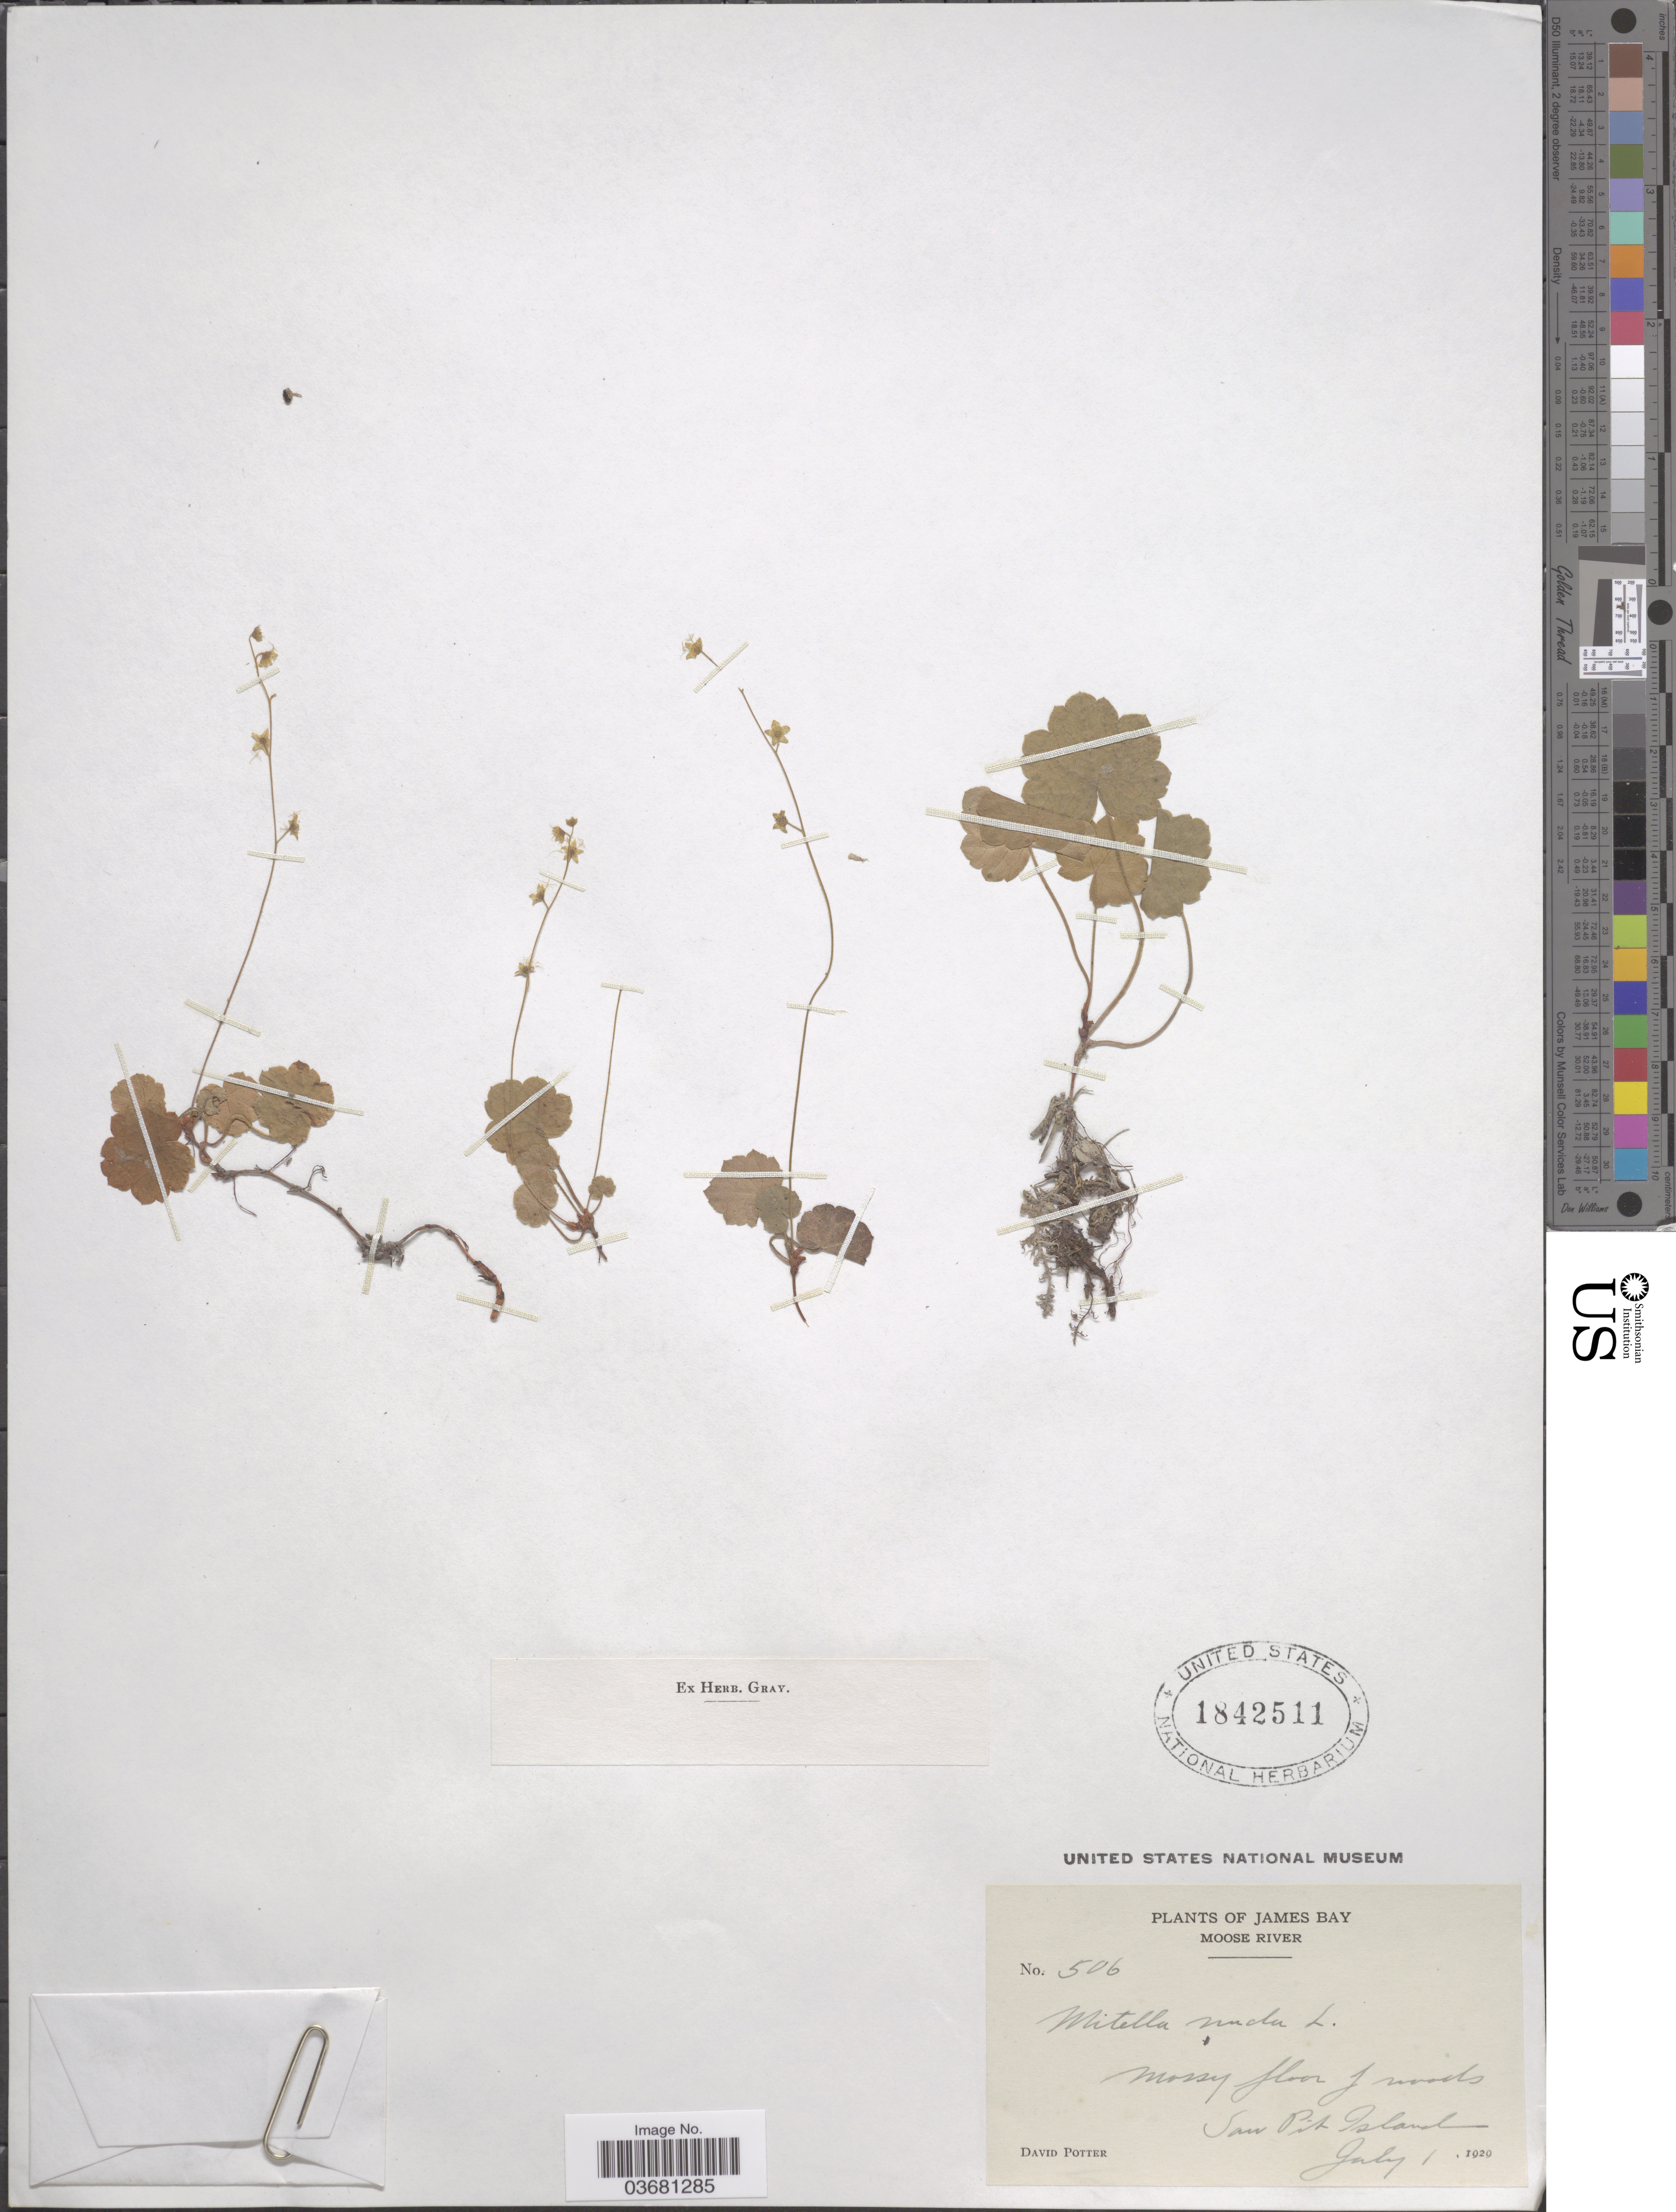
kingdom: Plantae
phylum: Tracheophyta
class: Magnoliopsida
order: Saxifragales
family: Saxifragaceae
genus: Mitella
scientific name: Mitella nuda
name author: L.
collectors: D. Potter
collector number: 506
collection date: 1929-07-01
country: Canada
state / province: Ontario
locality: James Bay. Moose River. Mossy floor of woods. Saw Pit Island.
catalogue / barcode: US 1842511